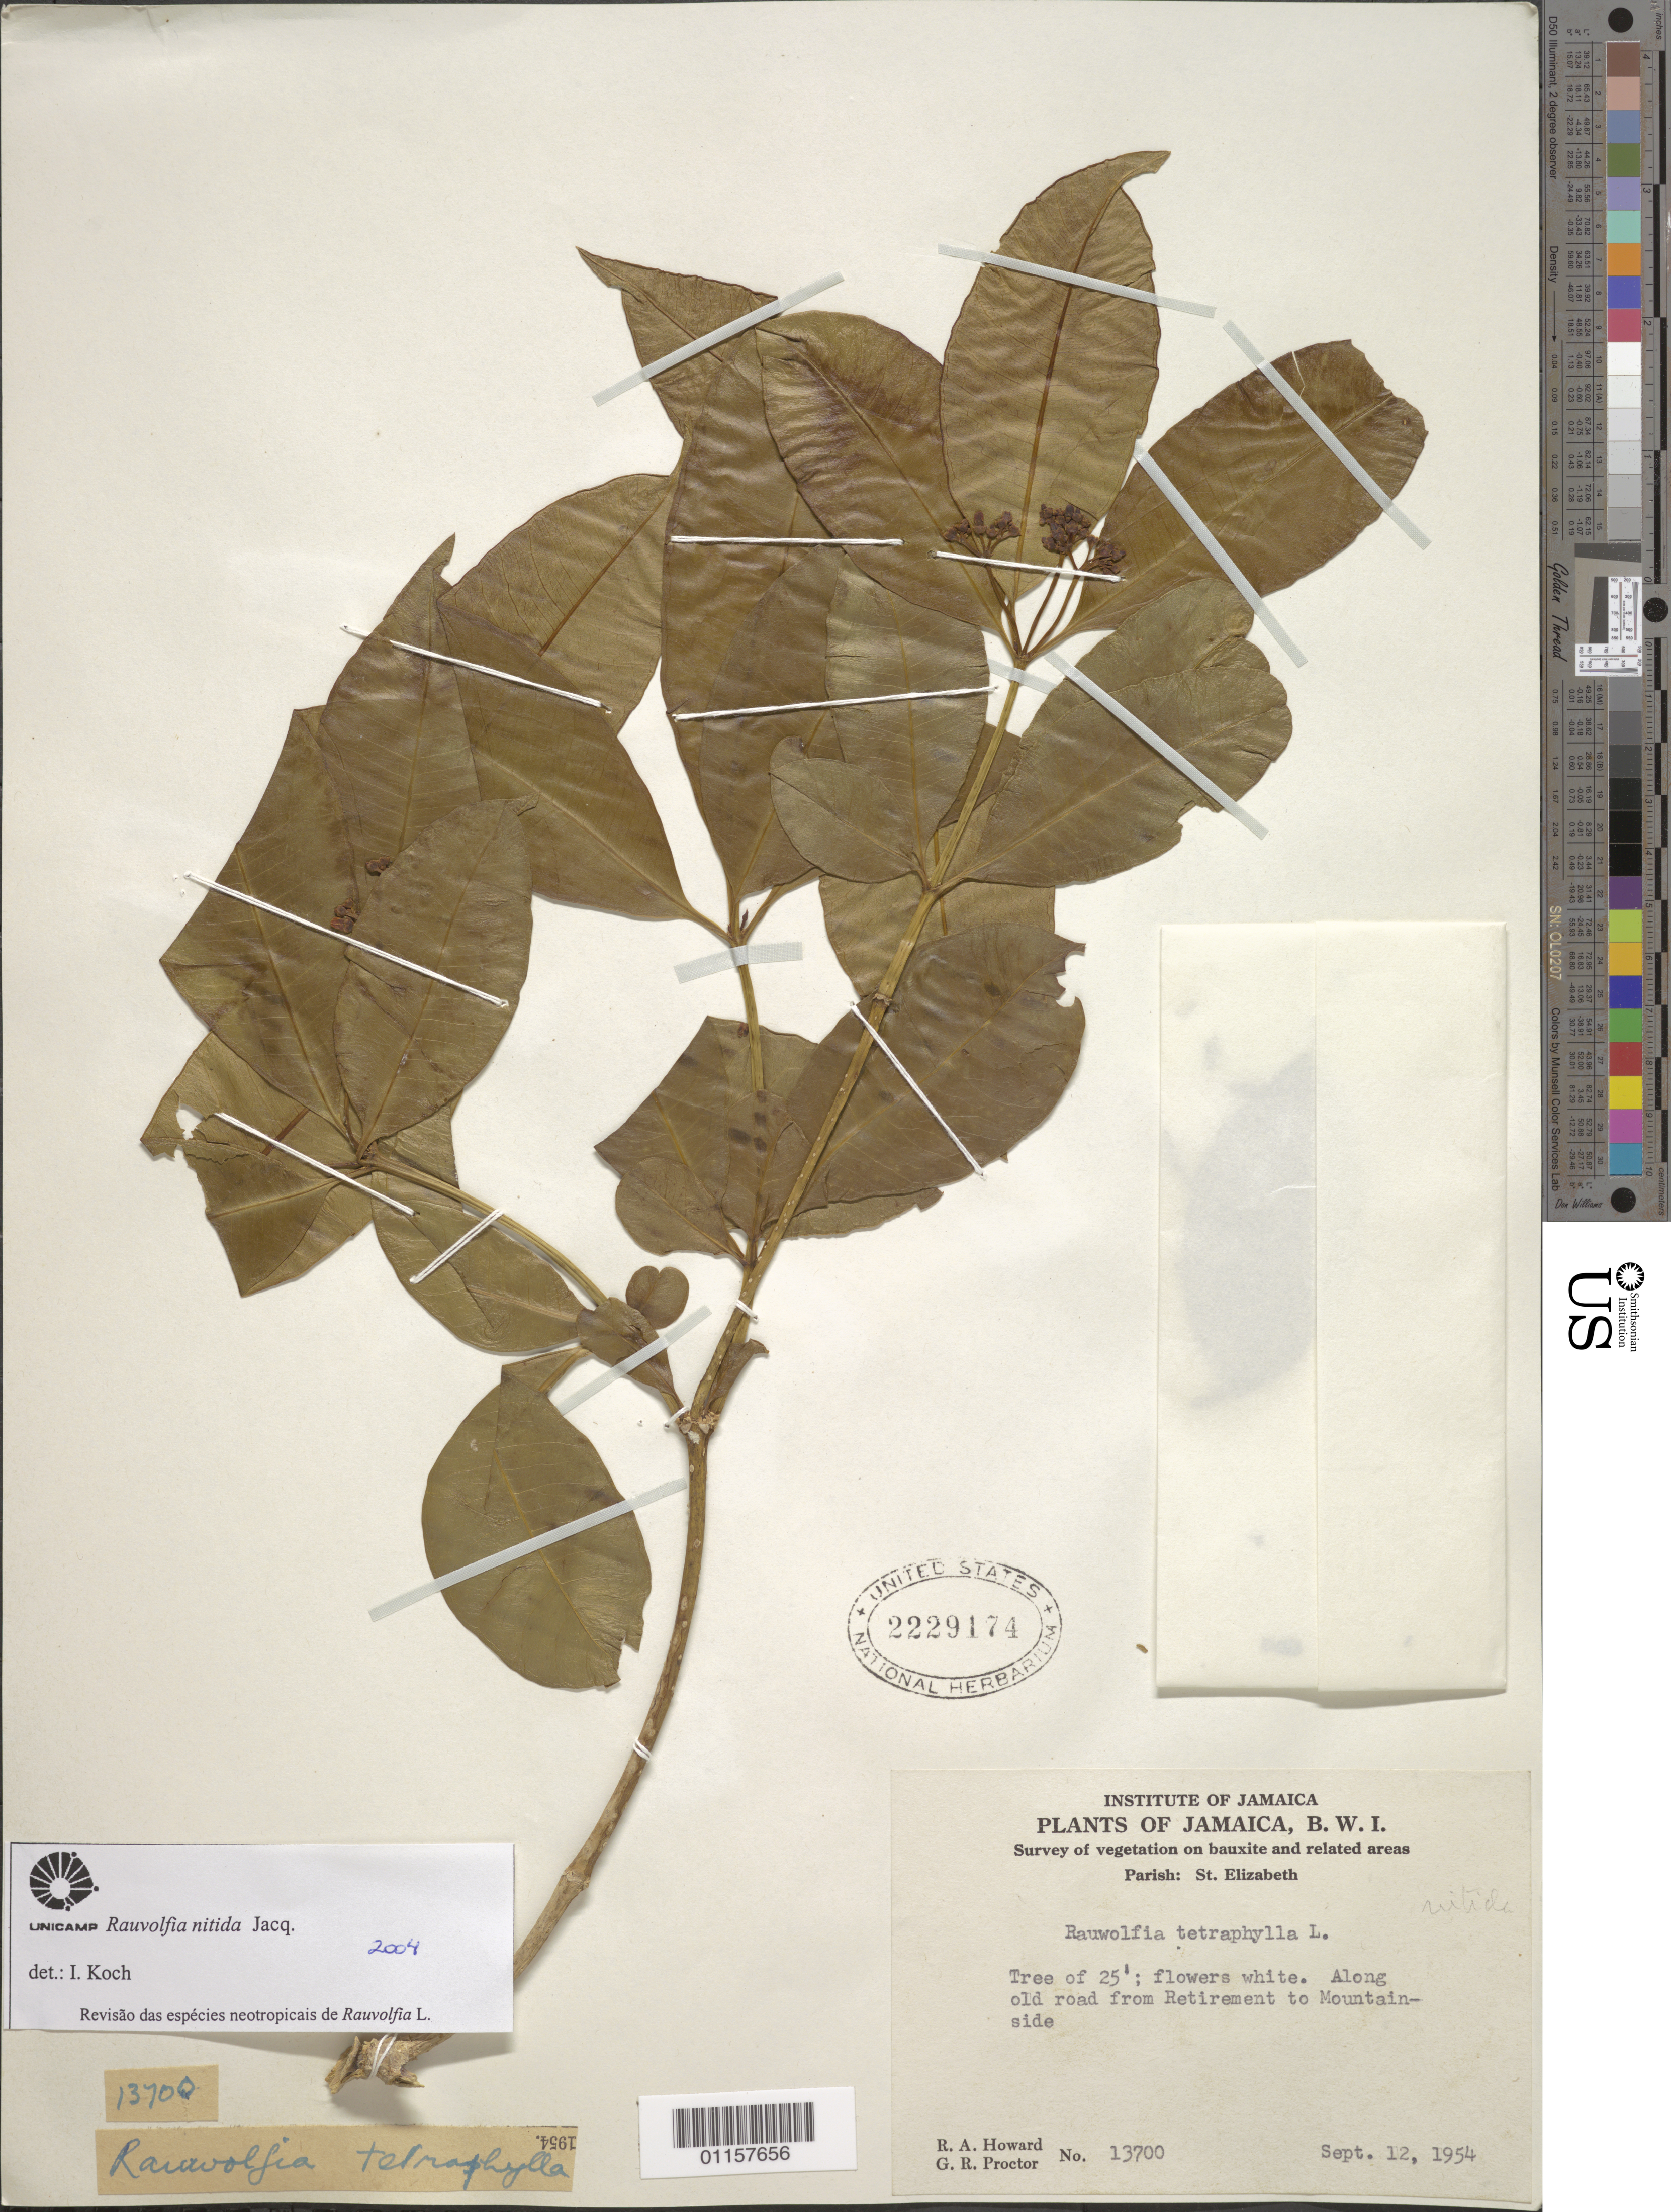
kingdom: Plantae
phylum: Tracheophyta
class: Magnoliopsida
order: Gentianales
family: Apocynaceae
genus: Rauvolfia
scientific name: Rauvolfia nitida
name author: Jacq.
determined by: Koch, I.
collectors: R. A. Howard & G. R. Proctor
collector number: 13700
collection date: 1954-09-12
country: Jamaica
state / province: Saint Elizabeth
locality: Retirement to Mountainside road.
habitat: Along old road.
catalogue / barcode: US 2229174